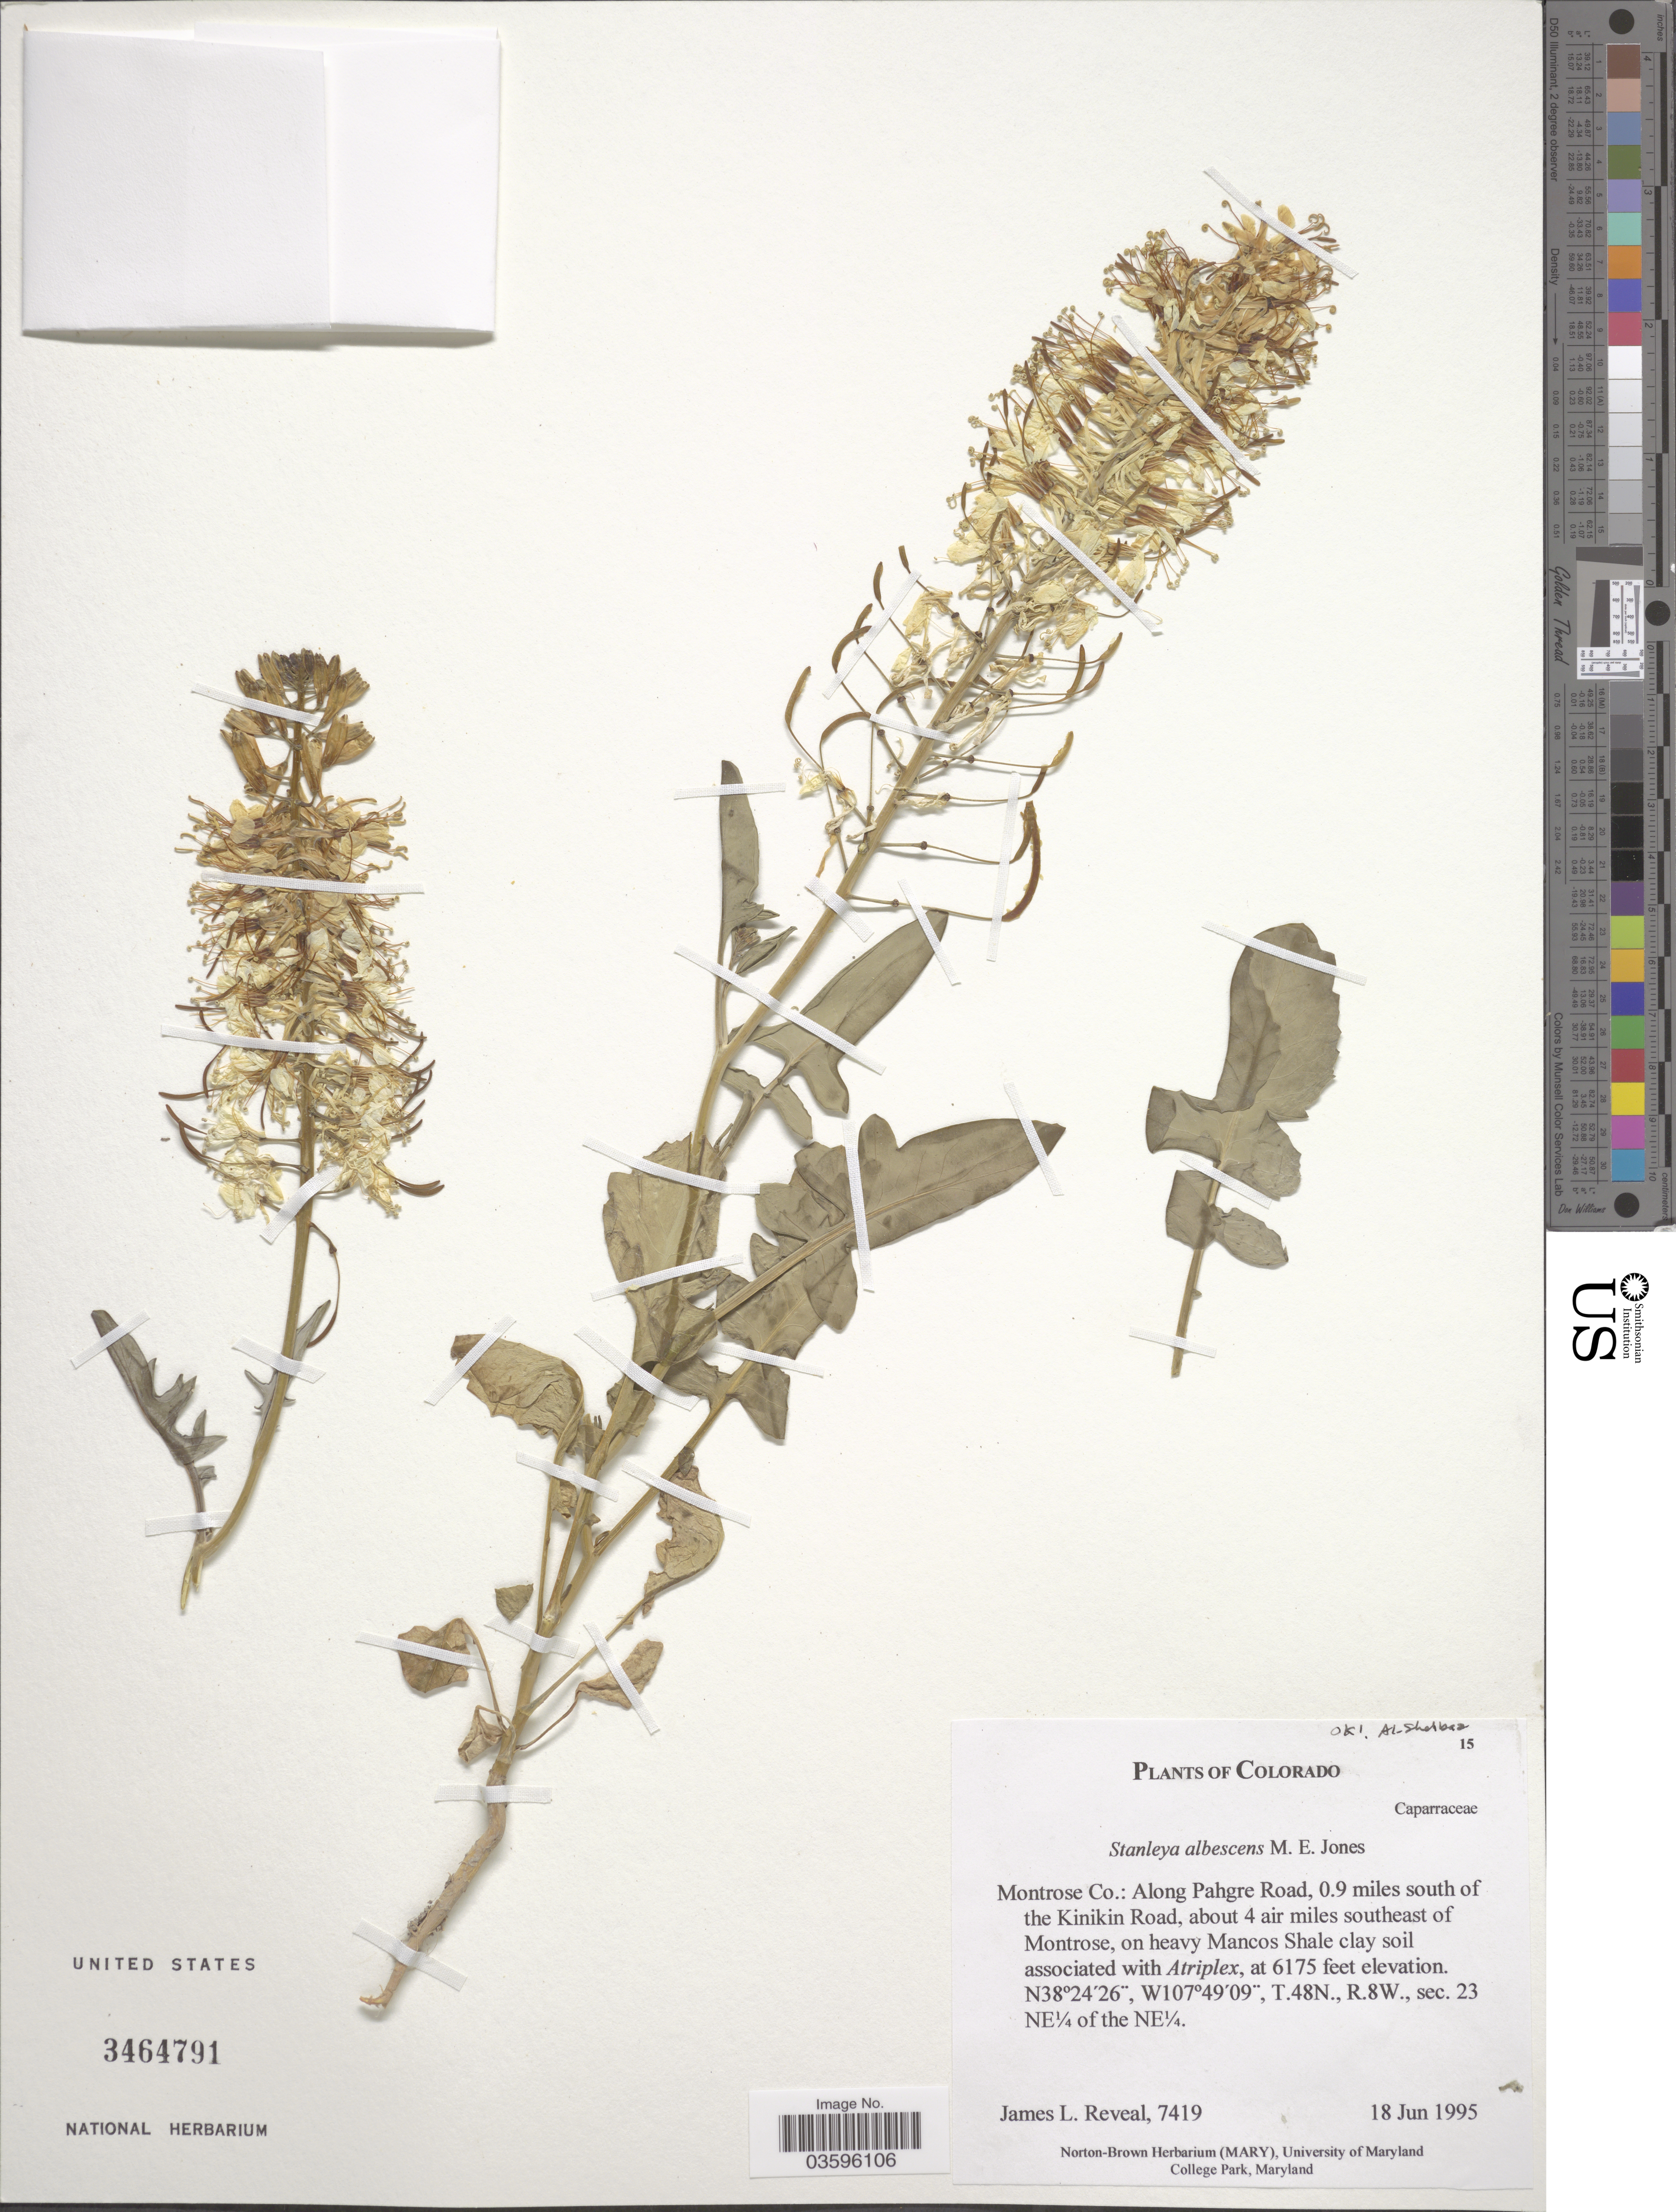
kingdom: Plantae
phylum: Tracheophyta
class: Magnoliopsida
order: Brassicales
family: Brassicaceae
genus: Stanleya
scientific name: Stanleya albescens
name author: M.E. Jones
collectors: J. L. Reveal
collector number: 7419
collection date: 1995-06-18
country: United States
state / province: Colorado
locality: Montrose Co.: Along Pahgre Road, 0.9 miles south of the Kinikin Road, about 4 air miles southeast of Montrose, on heavy Mancos Shale clay soil associated with Atriplex. T.48N., R.8W., sec. 23 NE¼ of the NE¼.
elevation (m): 1882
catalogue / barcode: US 3464791